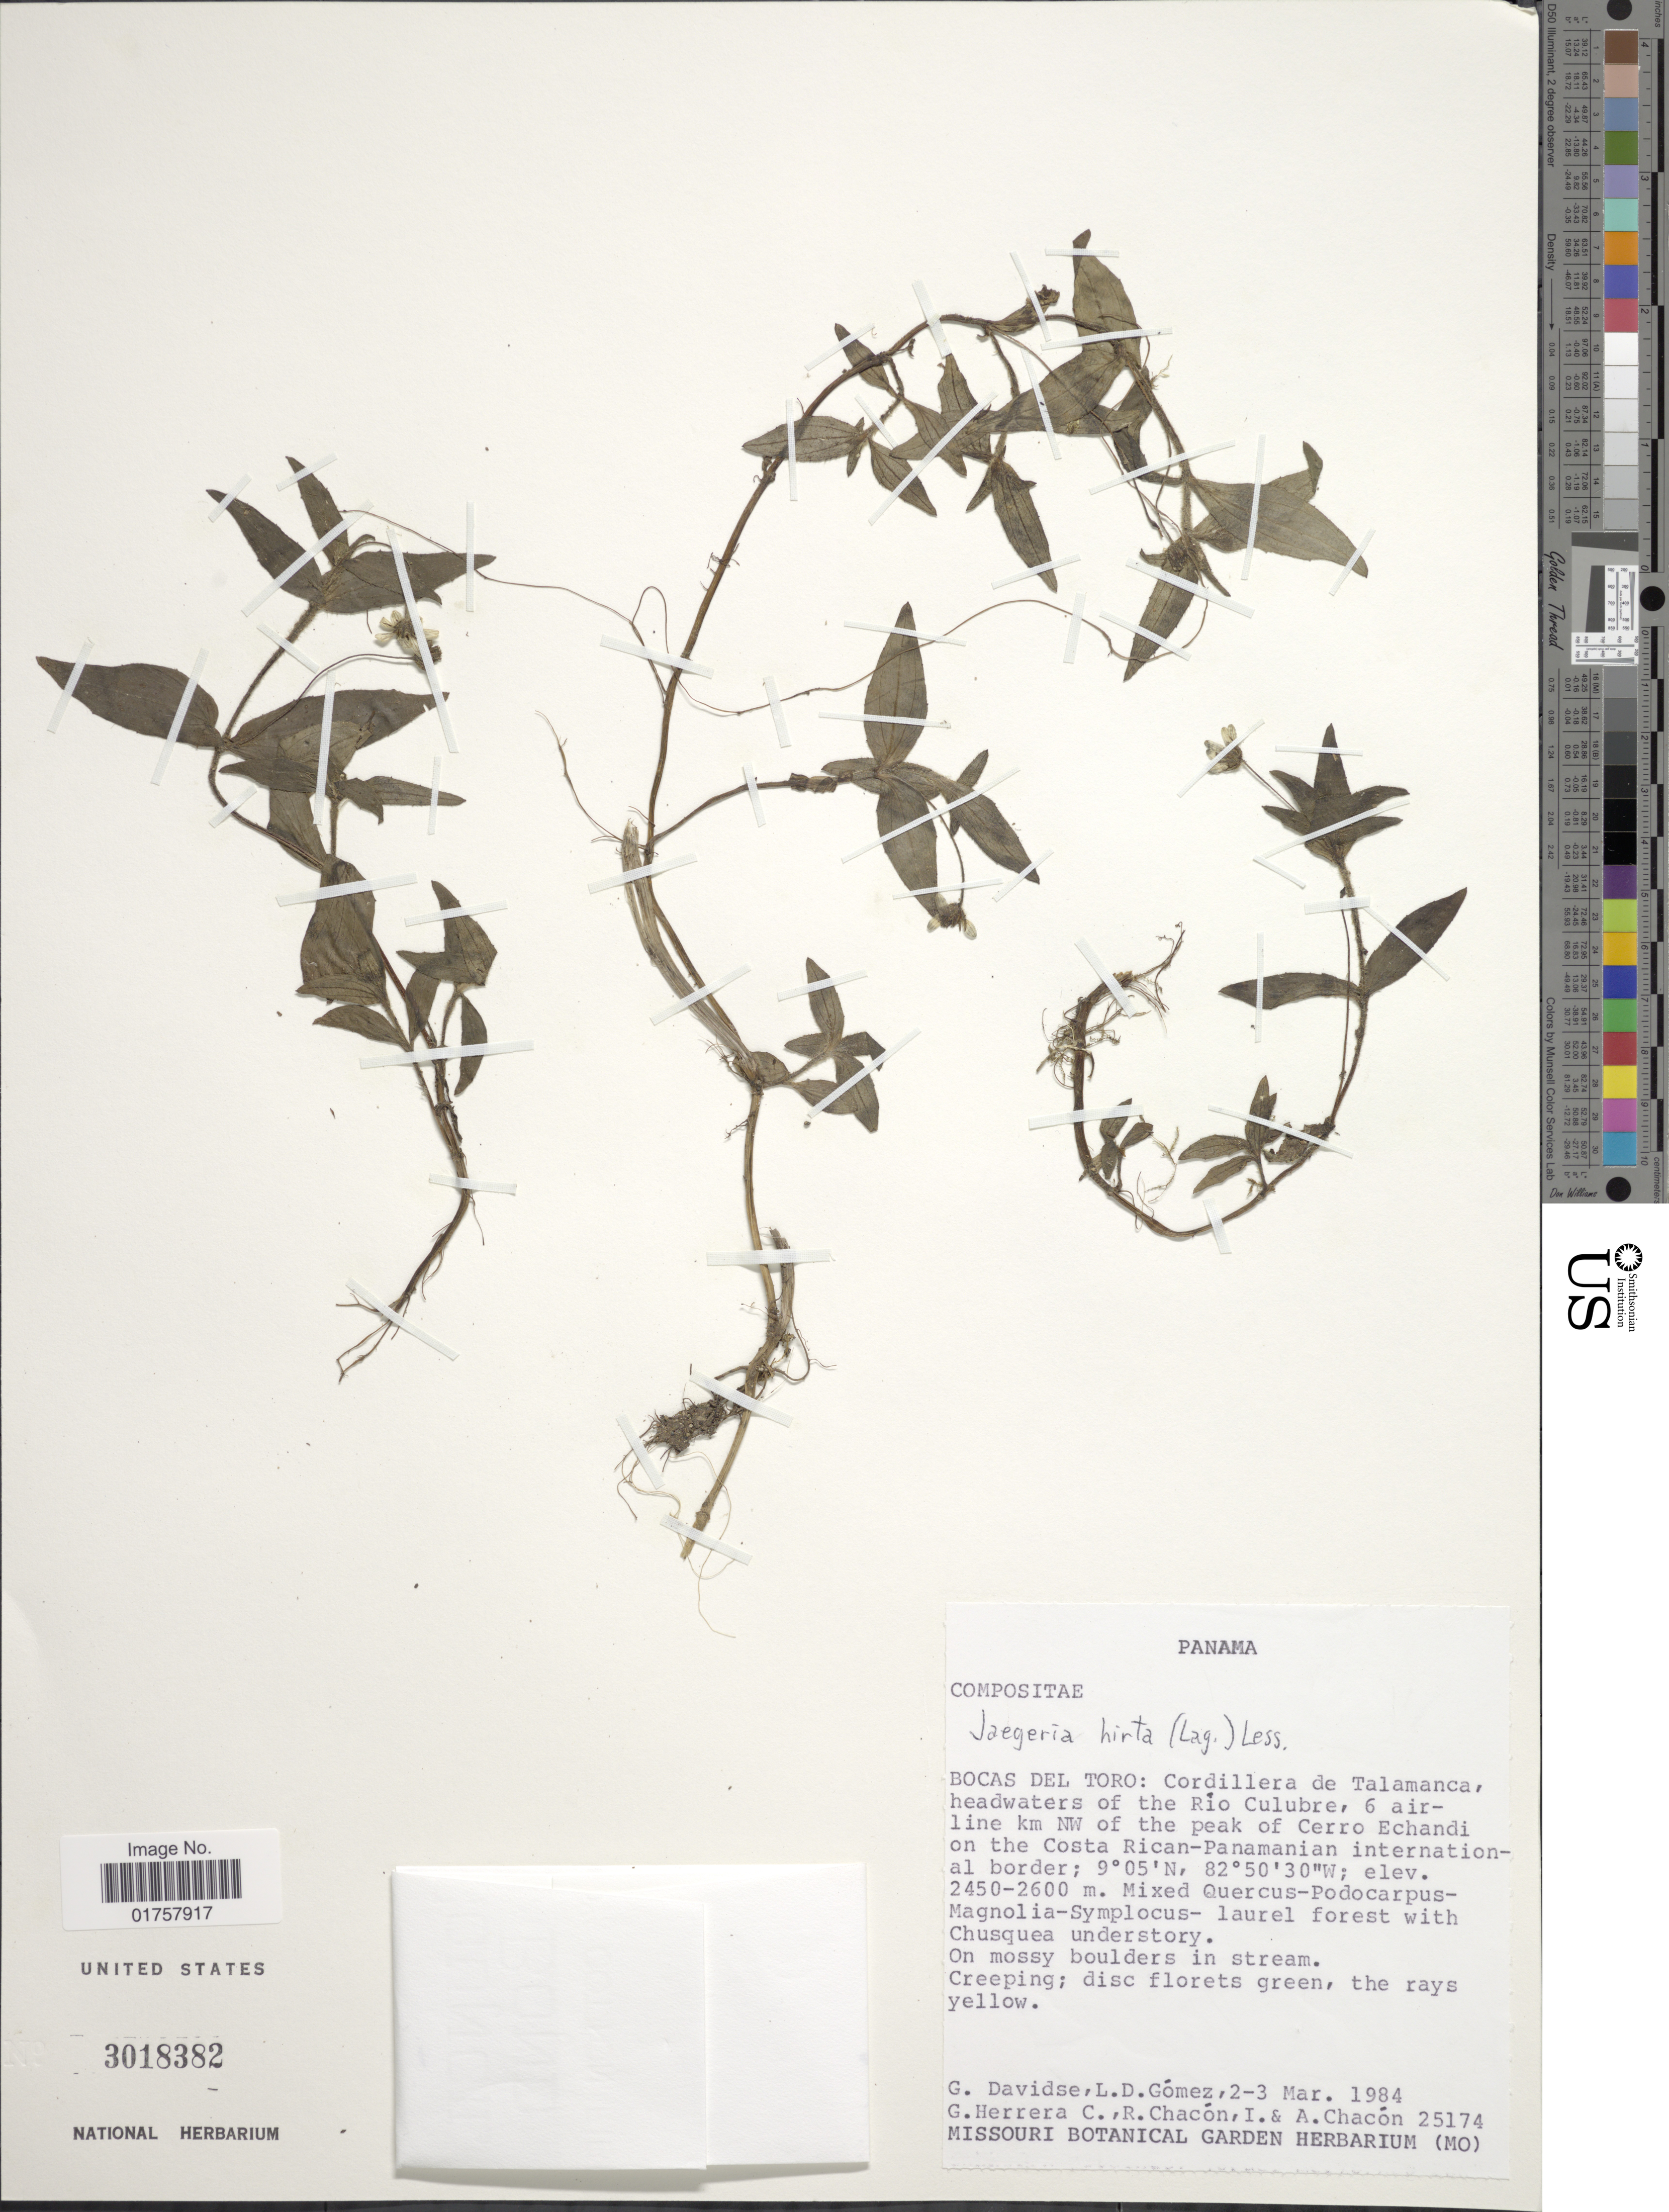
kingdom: Plantae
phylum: Tracheophyta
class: Magnoliopsida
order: Asterales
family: Asteraceae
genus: Jaegeria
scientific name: Jaegeria hirta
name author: (Lag.) Less.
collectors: G. Davidse, L. Gomez, G. Herrera Ch., R. Chacón & A. Chacón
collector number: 25174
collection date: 1984-03-02/1984-03-03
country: Panama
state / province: Bocas del Toro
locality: Cordillera de Talamanca, headwaters of the Río Culubre, 6 airline km NW of the peak of Cerro Echandi on the Costa Rican - Panamanian international border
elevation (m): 2450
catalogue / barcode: US 3018382